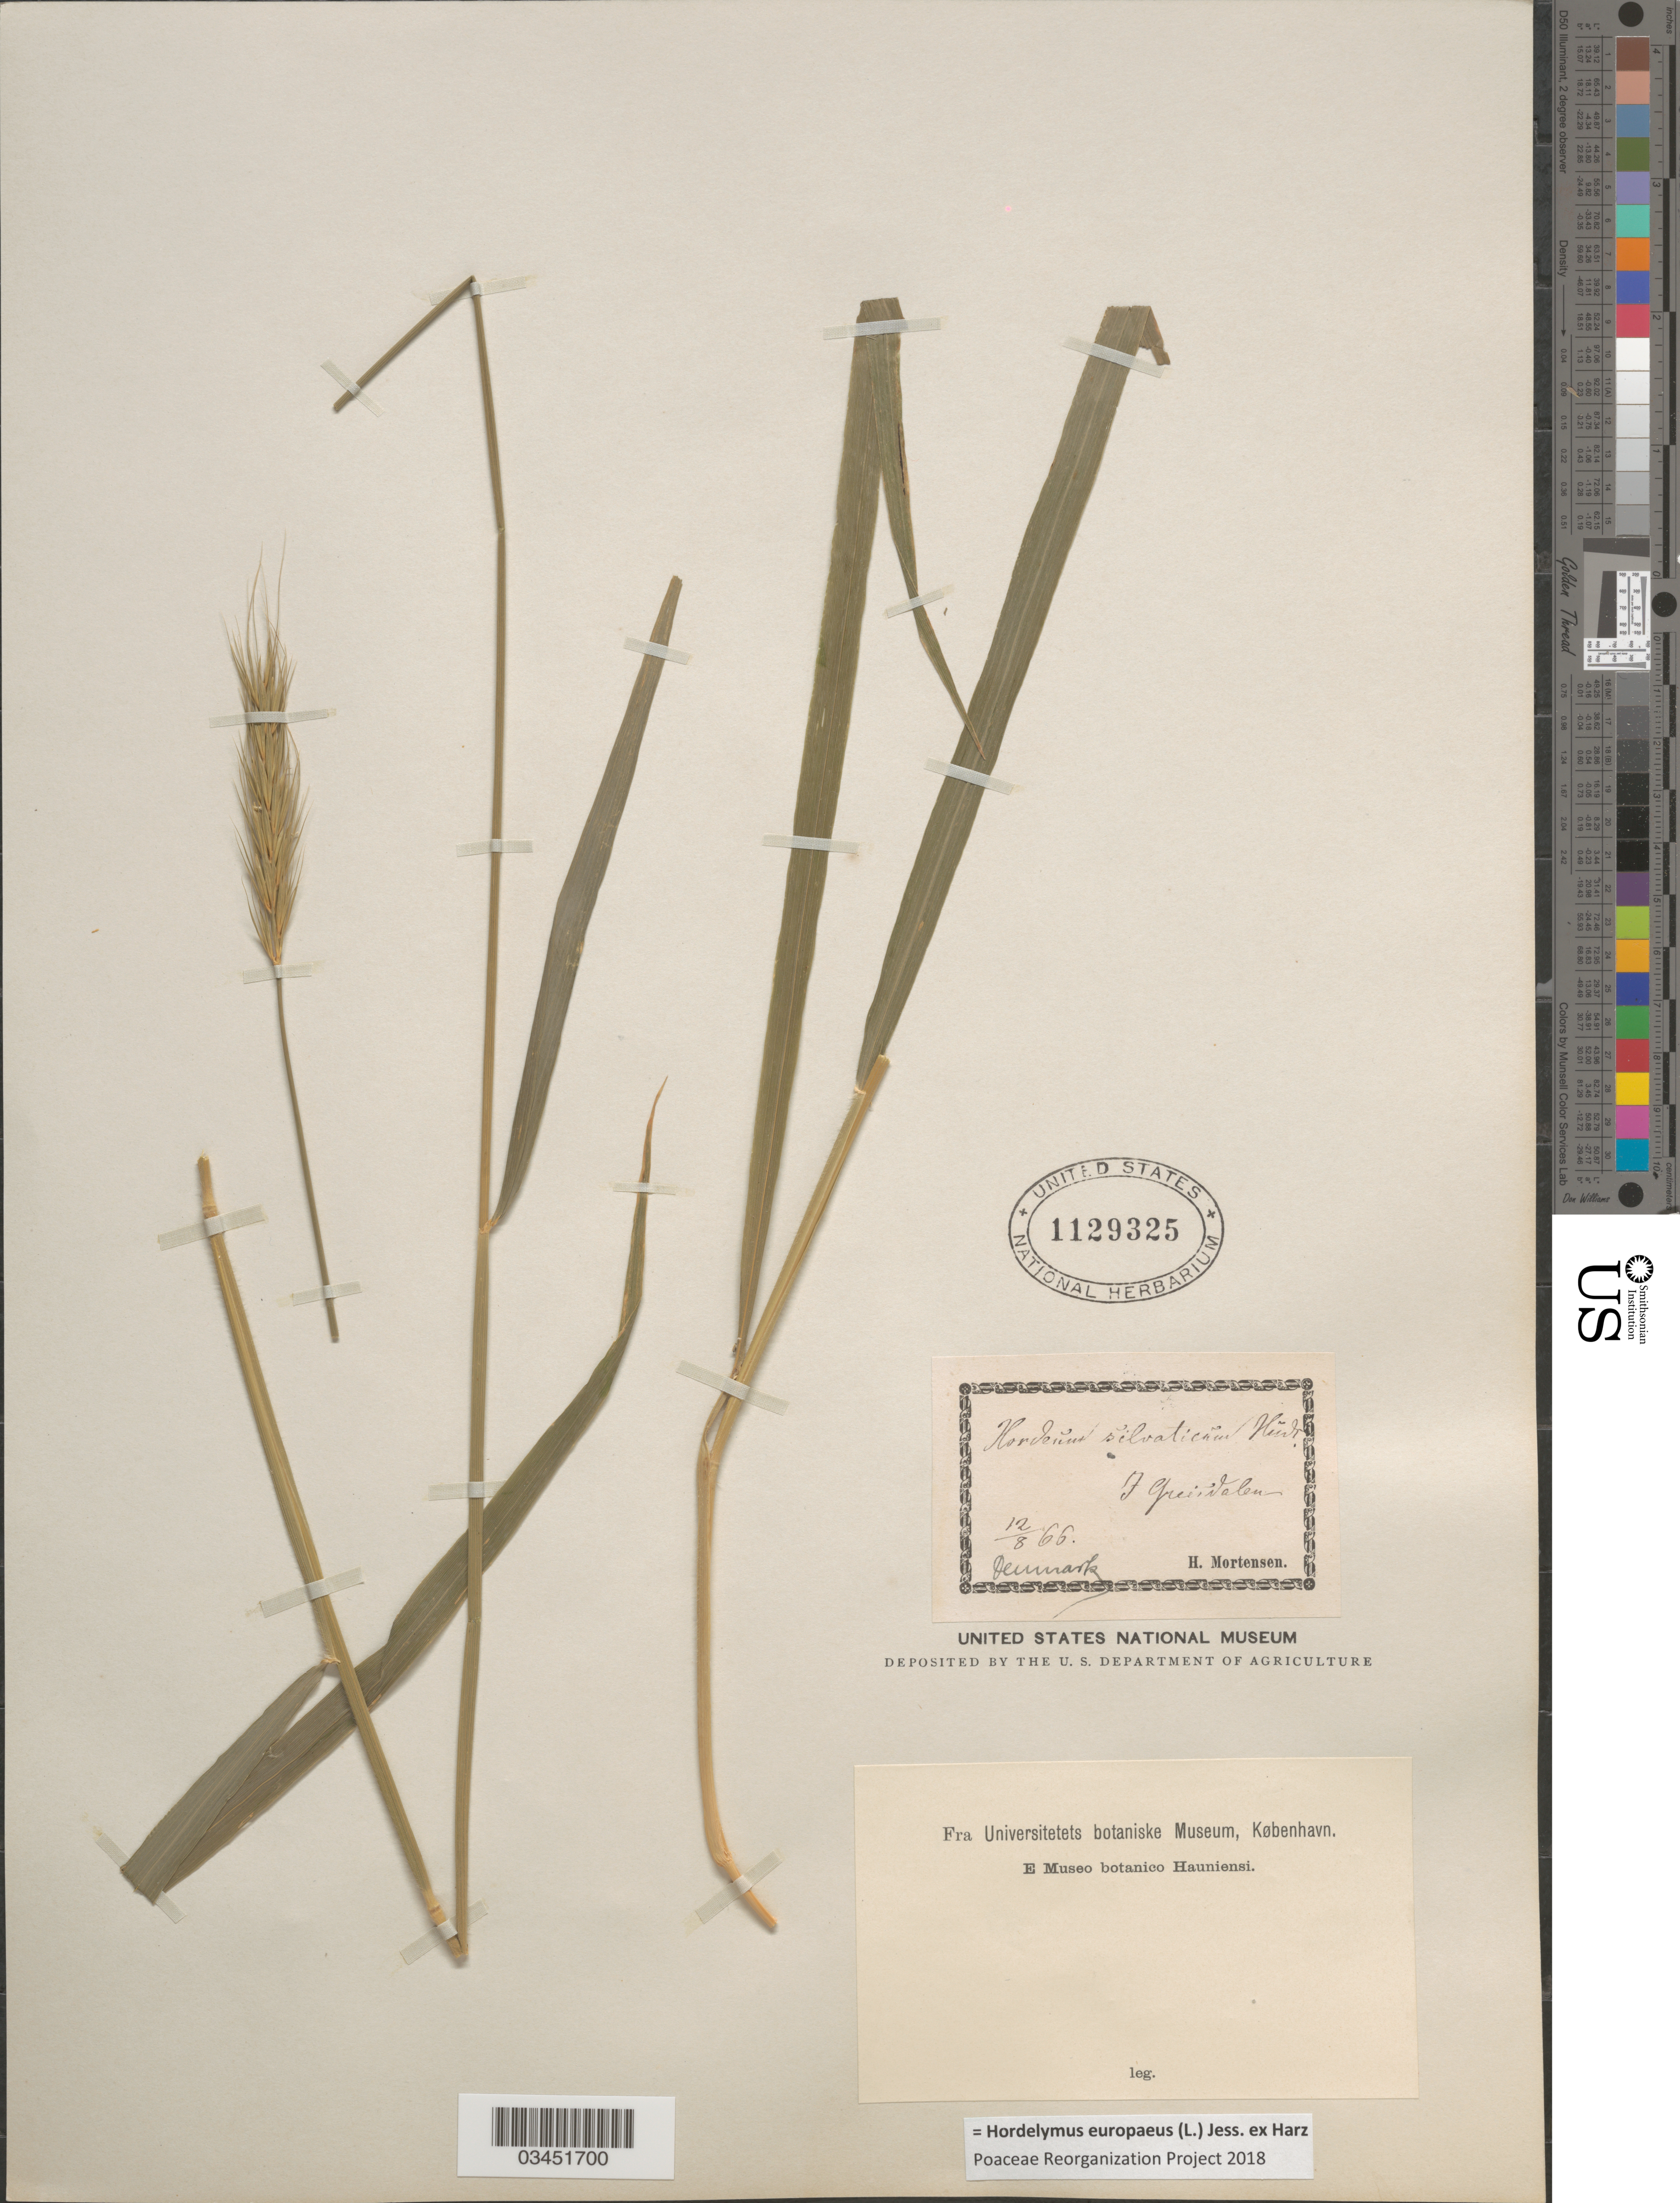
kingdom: Plantae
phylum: Tracheophyta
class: Liliopsida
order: Poales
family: Poaceae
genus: Hordelymus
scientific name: Hordelymus europaeus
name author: (L.) Jess. ex Harz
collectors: H. Mortensen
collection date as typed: Transcribed d/m/y: 12/8/66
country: Denmark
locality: F Greisdalen.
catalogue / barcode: US 1129325